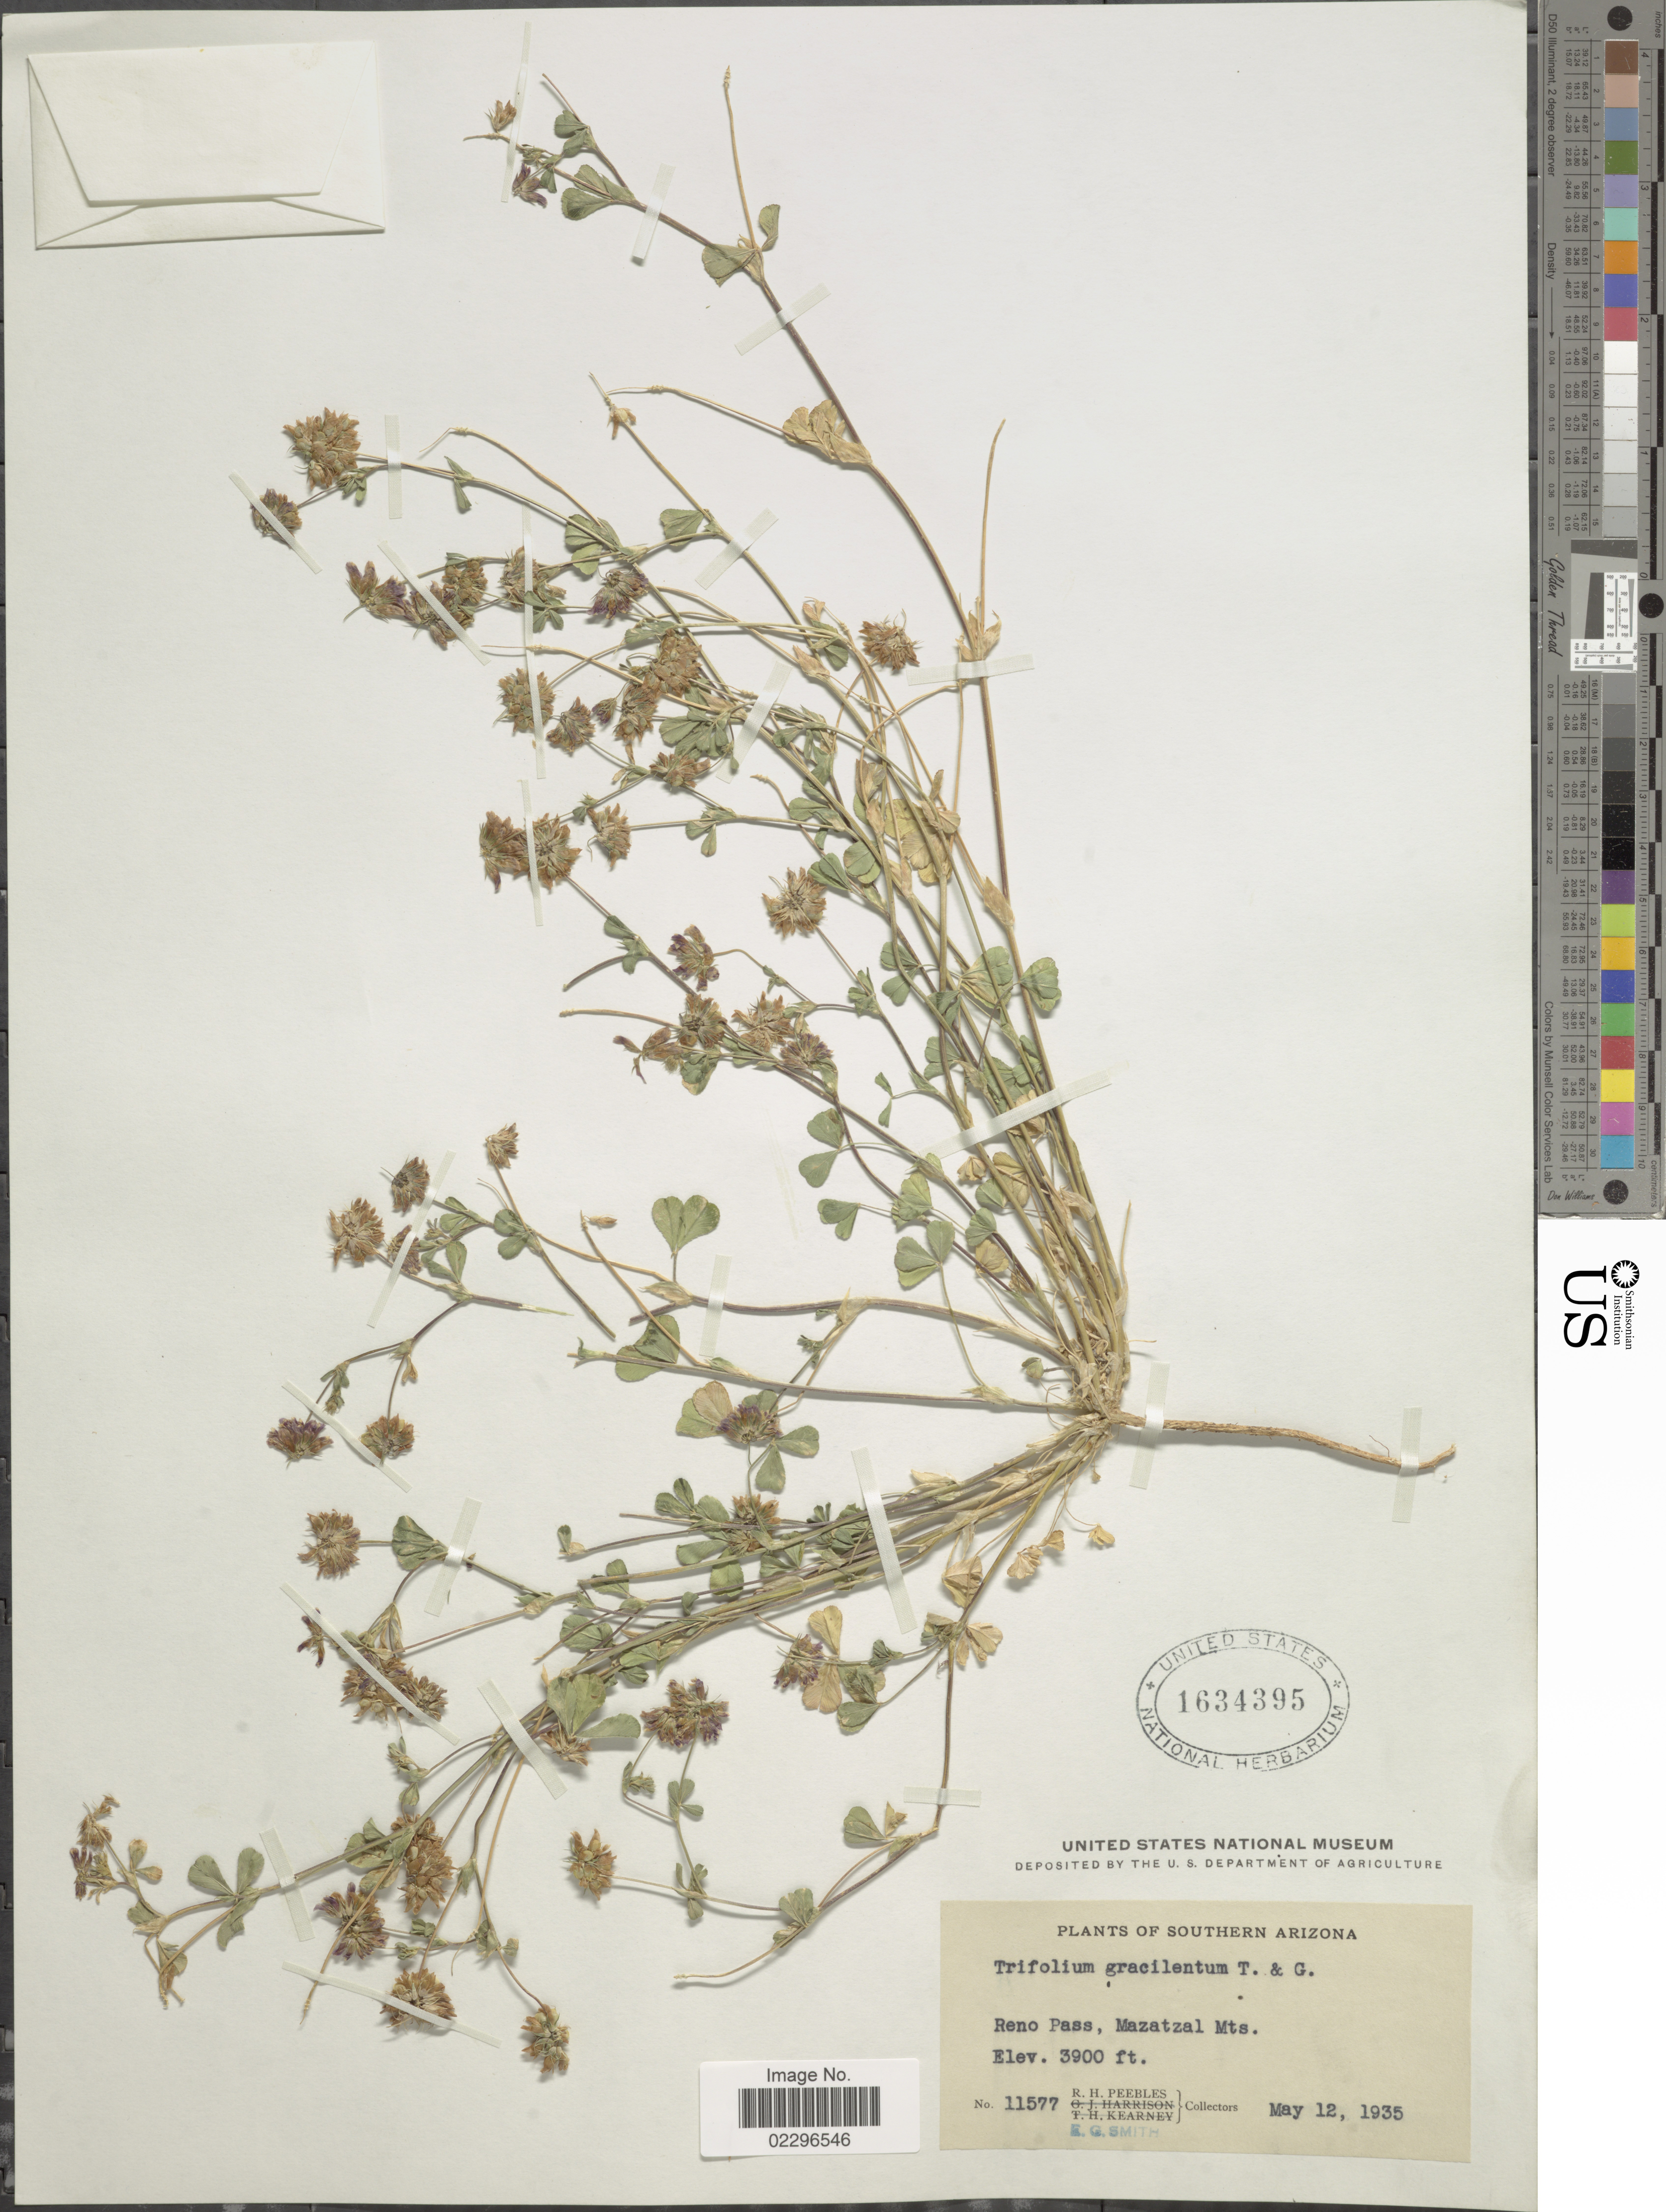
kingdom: Plantae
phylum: Tracheophyta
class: Magnoliopsida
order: Fabales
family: Fabaceae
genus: Trifolium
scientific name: Trifolium gracilentum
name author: Torr. & A. Gray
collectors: R. H. Peebles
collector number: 11577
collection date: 1935-05-12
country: United States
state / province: Arizona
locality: Southern Arizona, Reno Pass, Mazatzal Mts.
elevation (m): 1189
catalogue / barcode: US 1634395